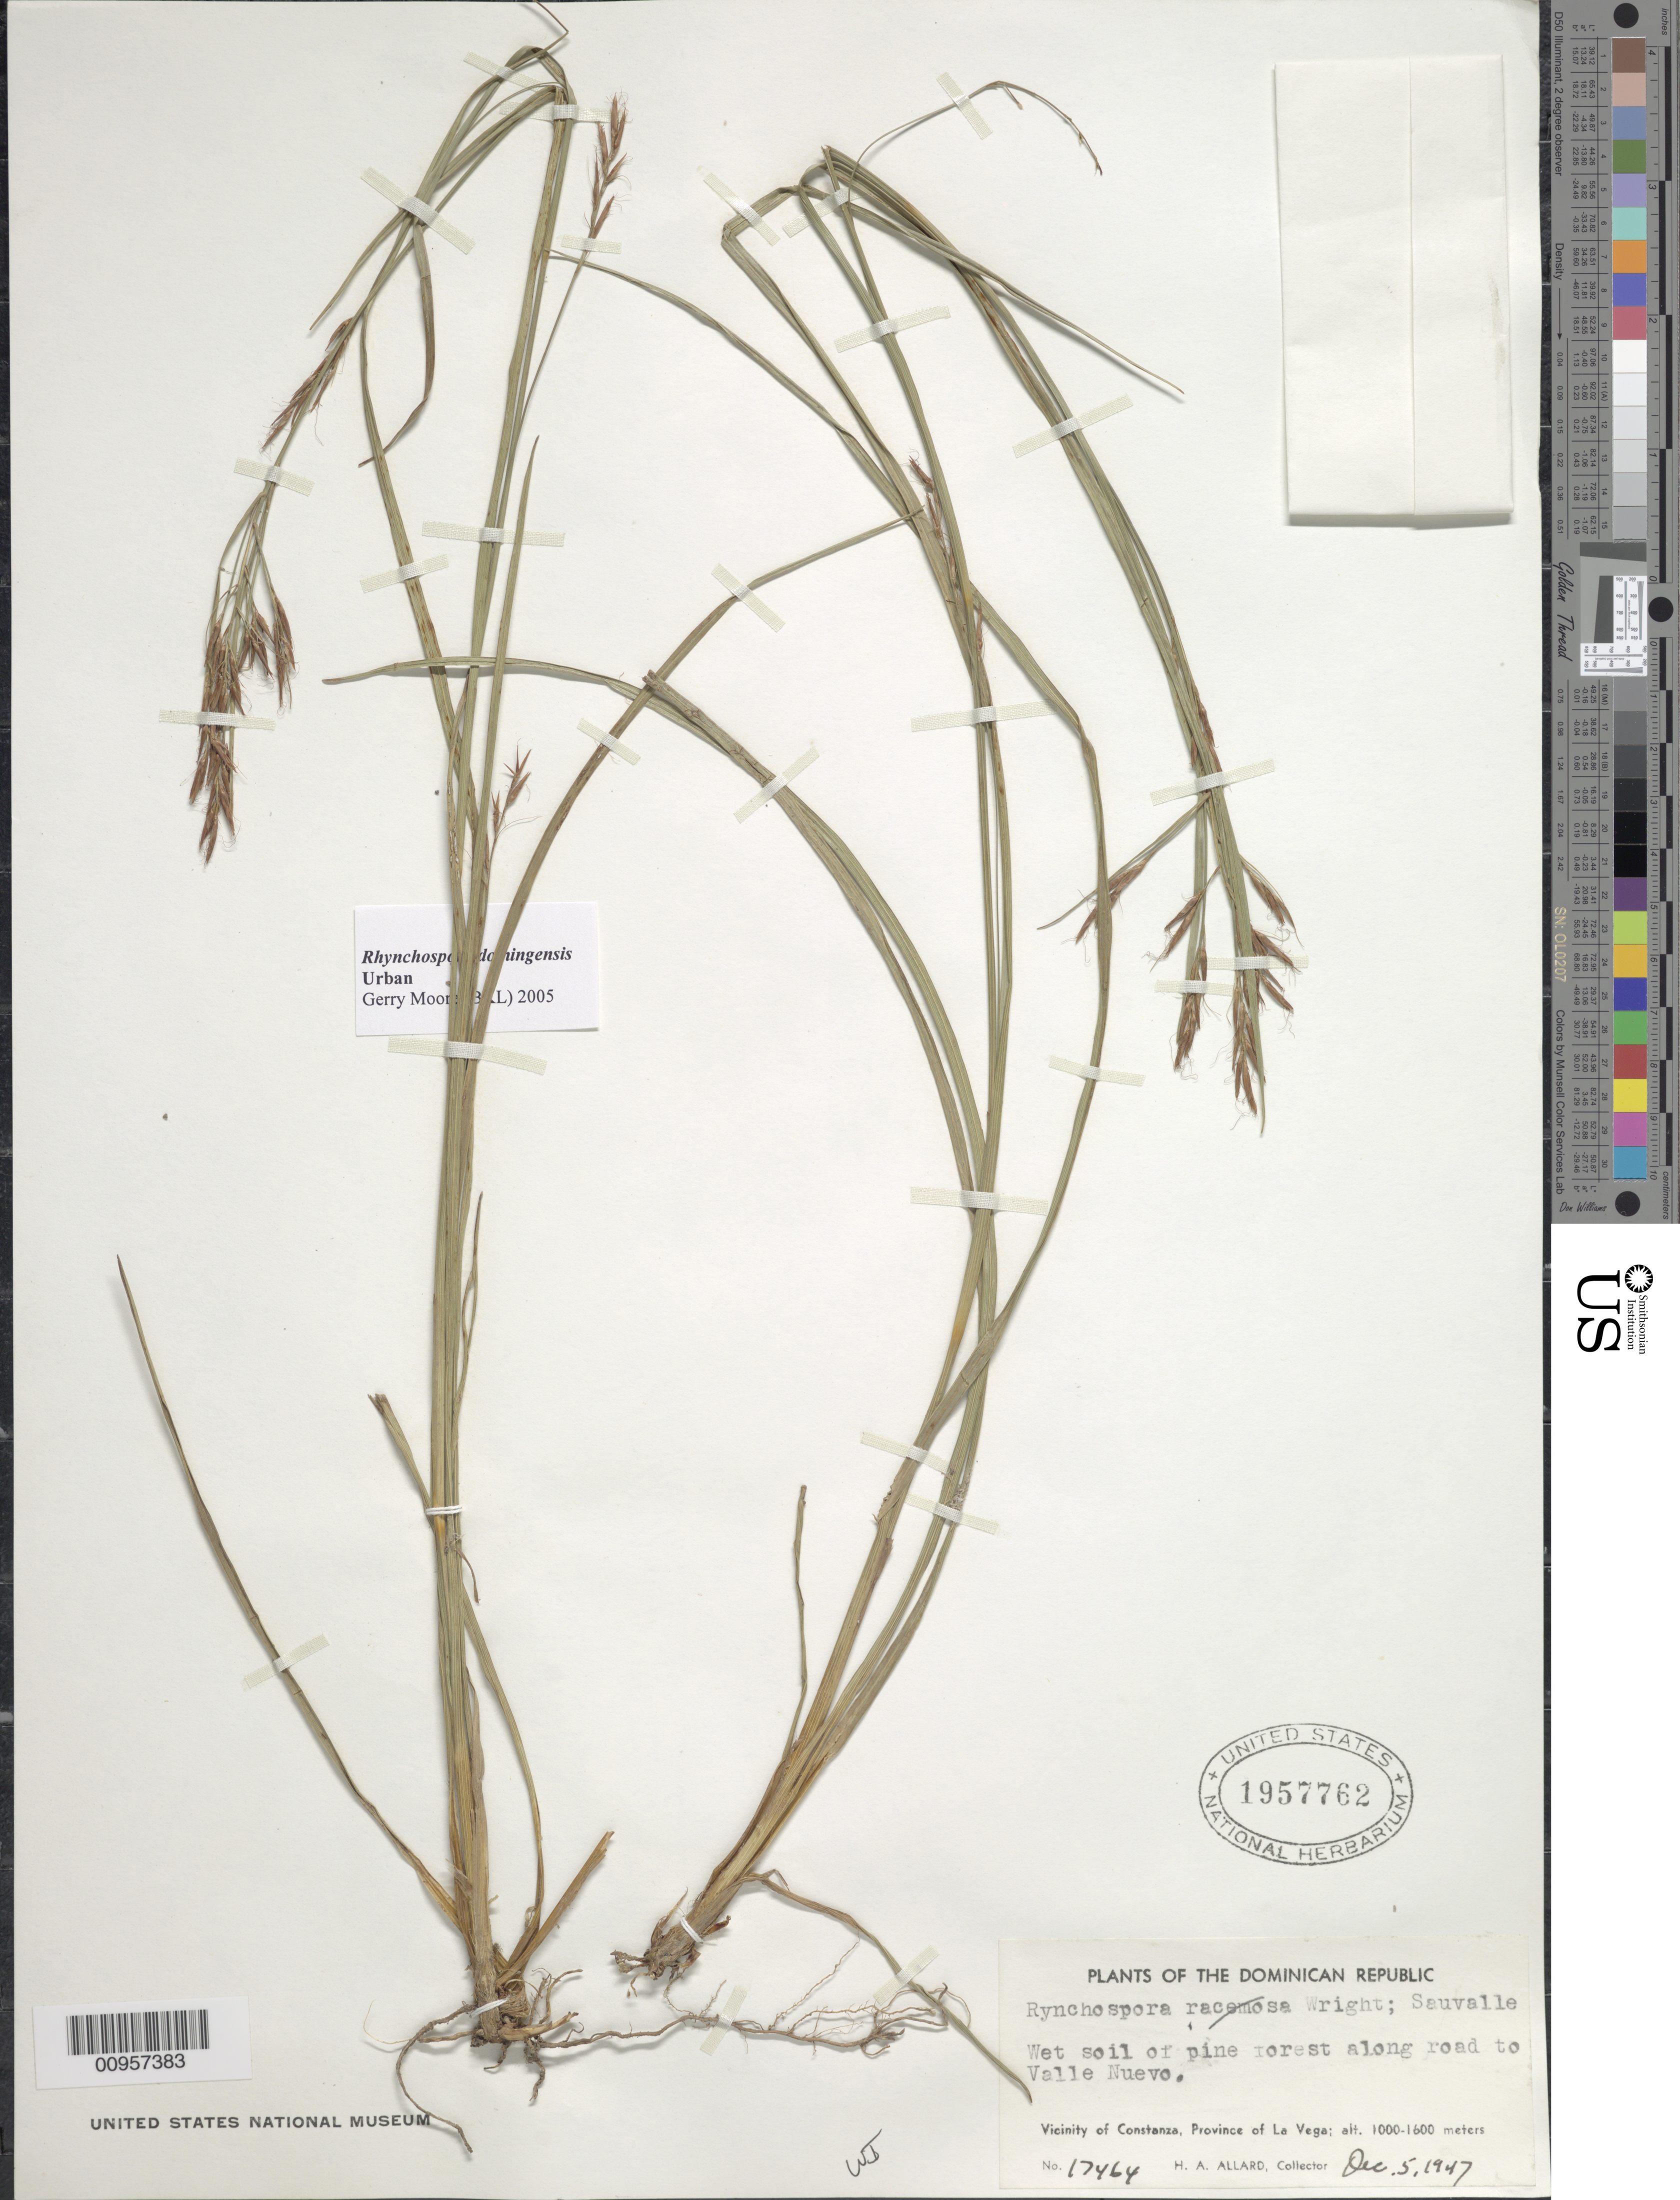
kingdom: Plantae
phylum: Tracheophyta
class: Liliopsida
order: Poales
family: Cyperaceae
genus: Rhynchospora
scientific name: Rhynchospora domingensis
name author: Urb.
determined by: Moore, G.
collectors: H. A. Allard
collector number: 17464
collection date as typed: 05 Dec 1947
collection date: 1947-12-05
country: Dominican Republic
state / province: La Vega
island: Hispaniola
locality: Vicinity of Constanza, pine forest along road to Valle Nuevo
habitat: Wet soil of pine forest along road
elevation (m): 1000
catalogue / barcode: US 1957762